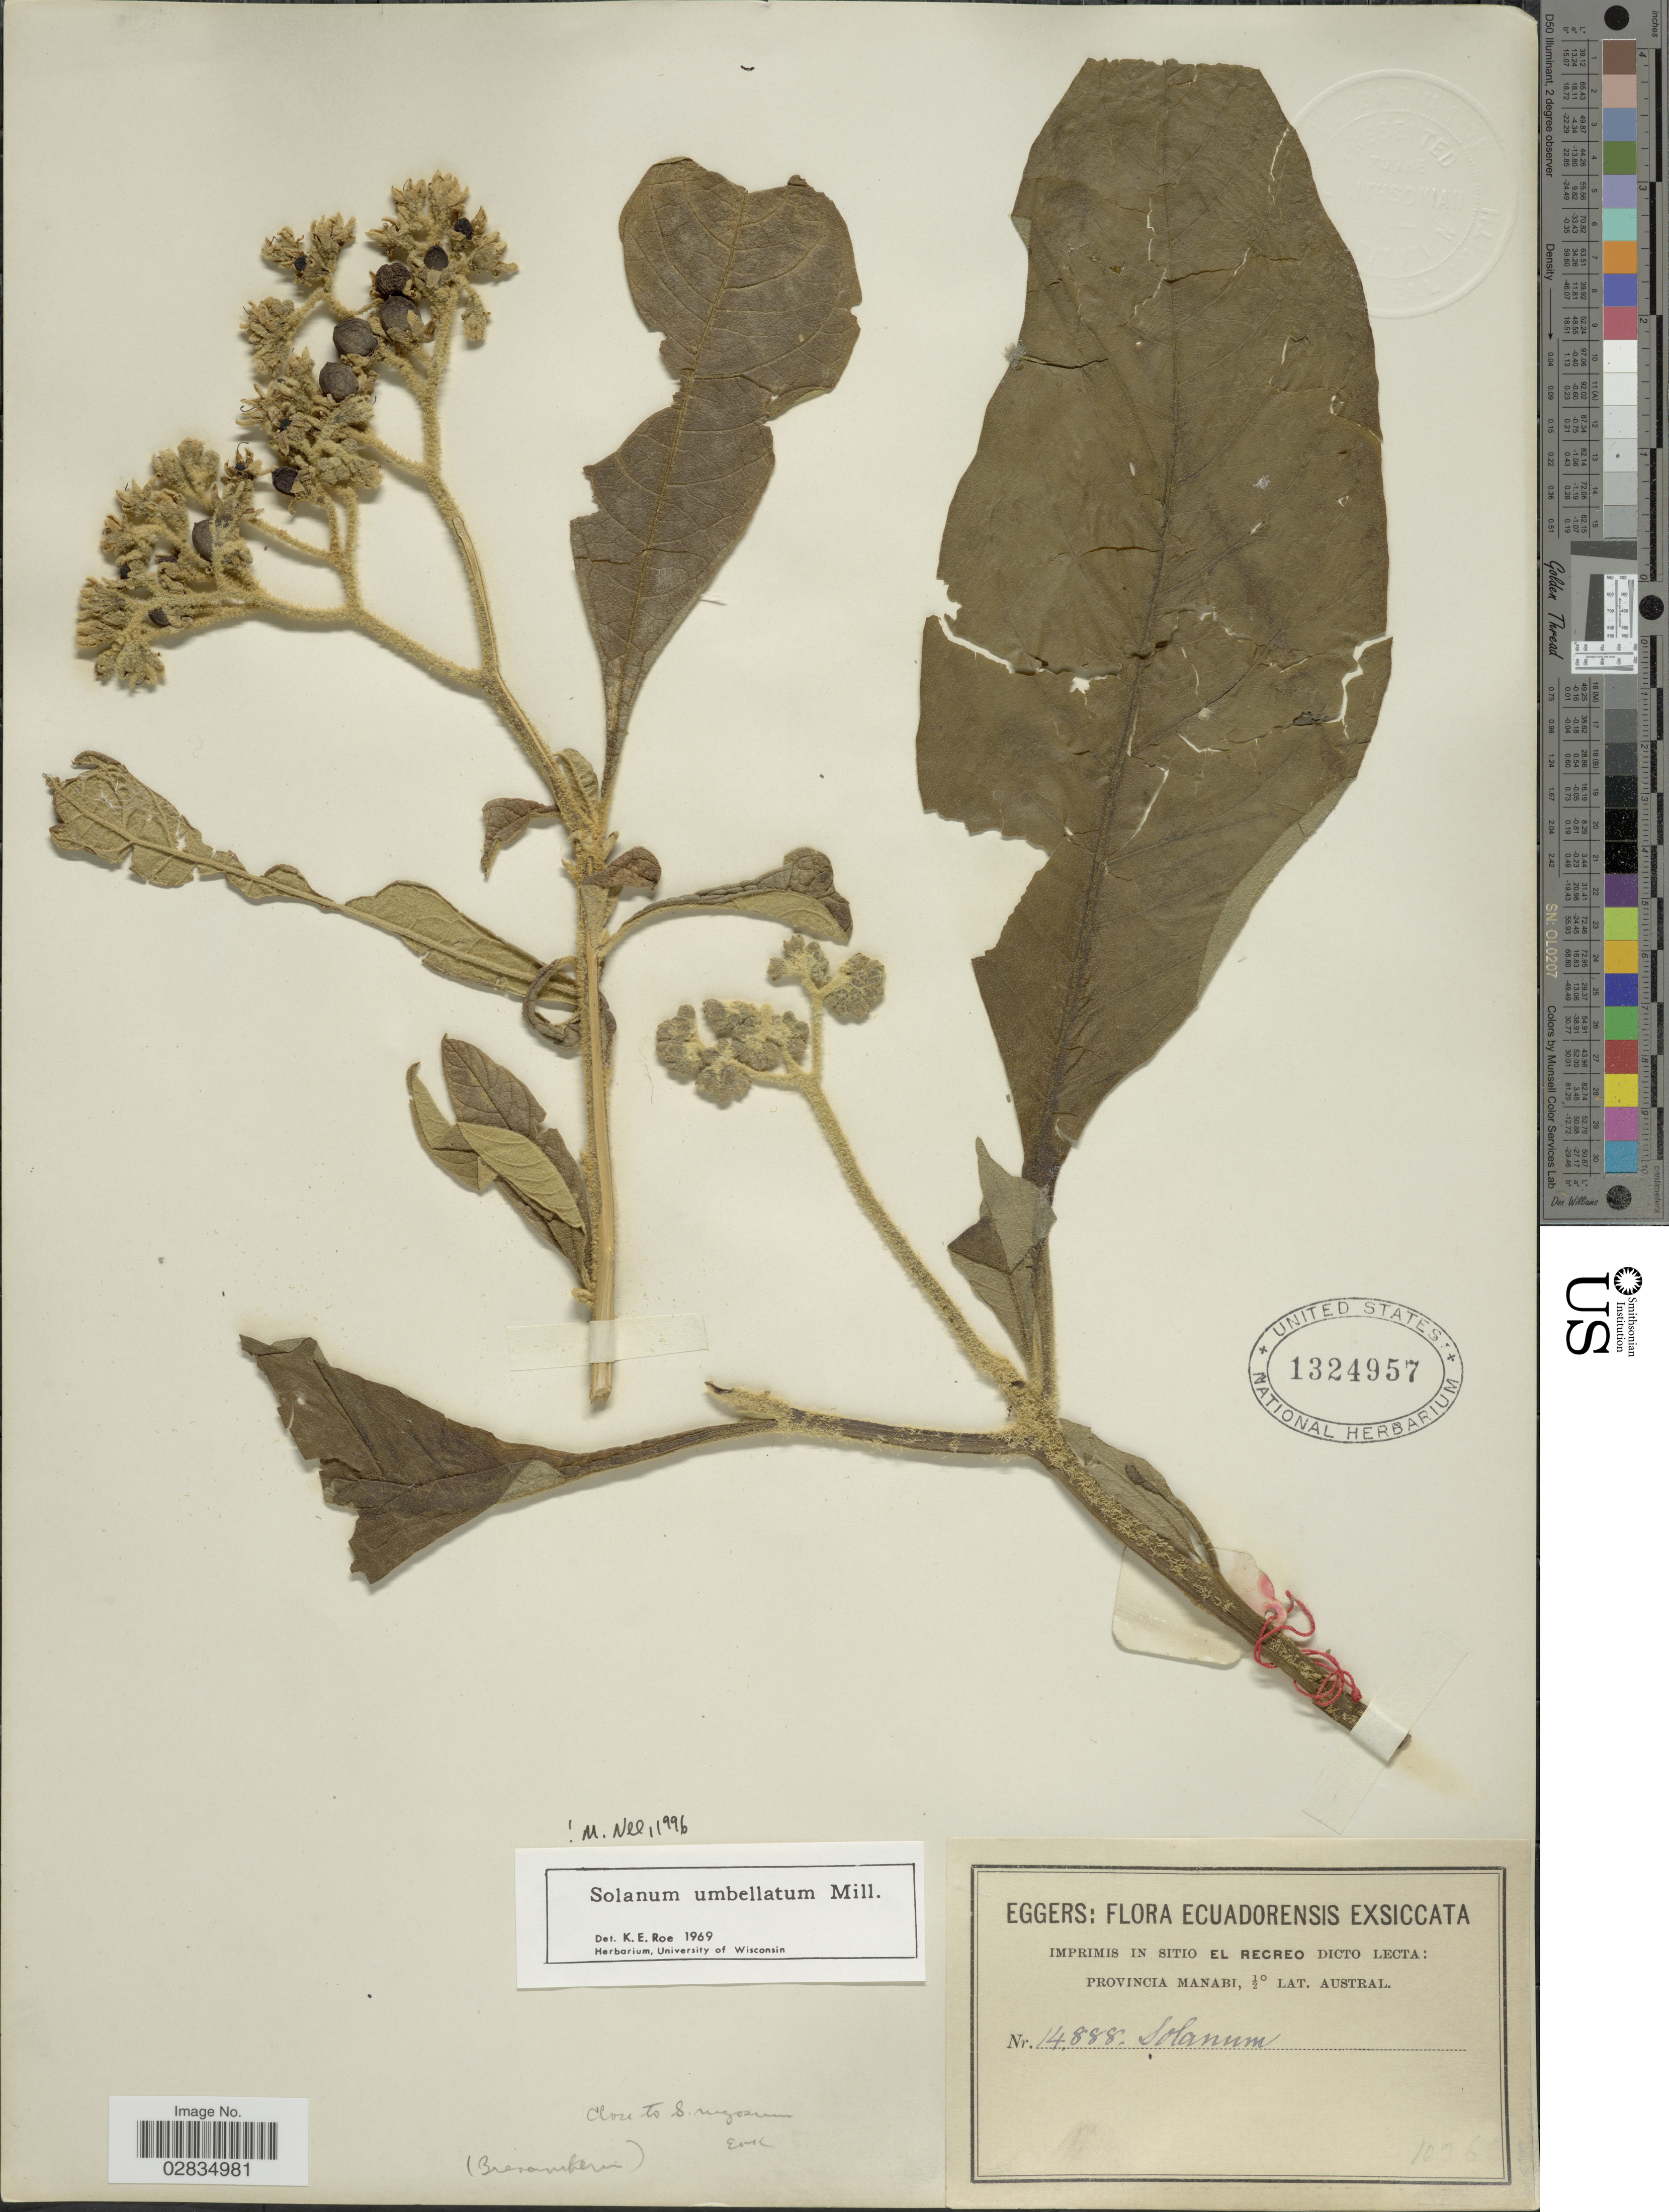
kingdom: Plantae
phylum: Tracheophyta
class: Magnoliopsida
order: Solanales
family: Solanaceae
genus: Solanum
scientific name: Solanum umbellatum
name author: Mill.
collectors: -. Eggers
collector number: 14888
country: Ecuador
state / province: Manabí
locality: Imprimis in sitio El Recreo Dicto, ½° Lat. Austral.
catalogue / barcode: US 1324957